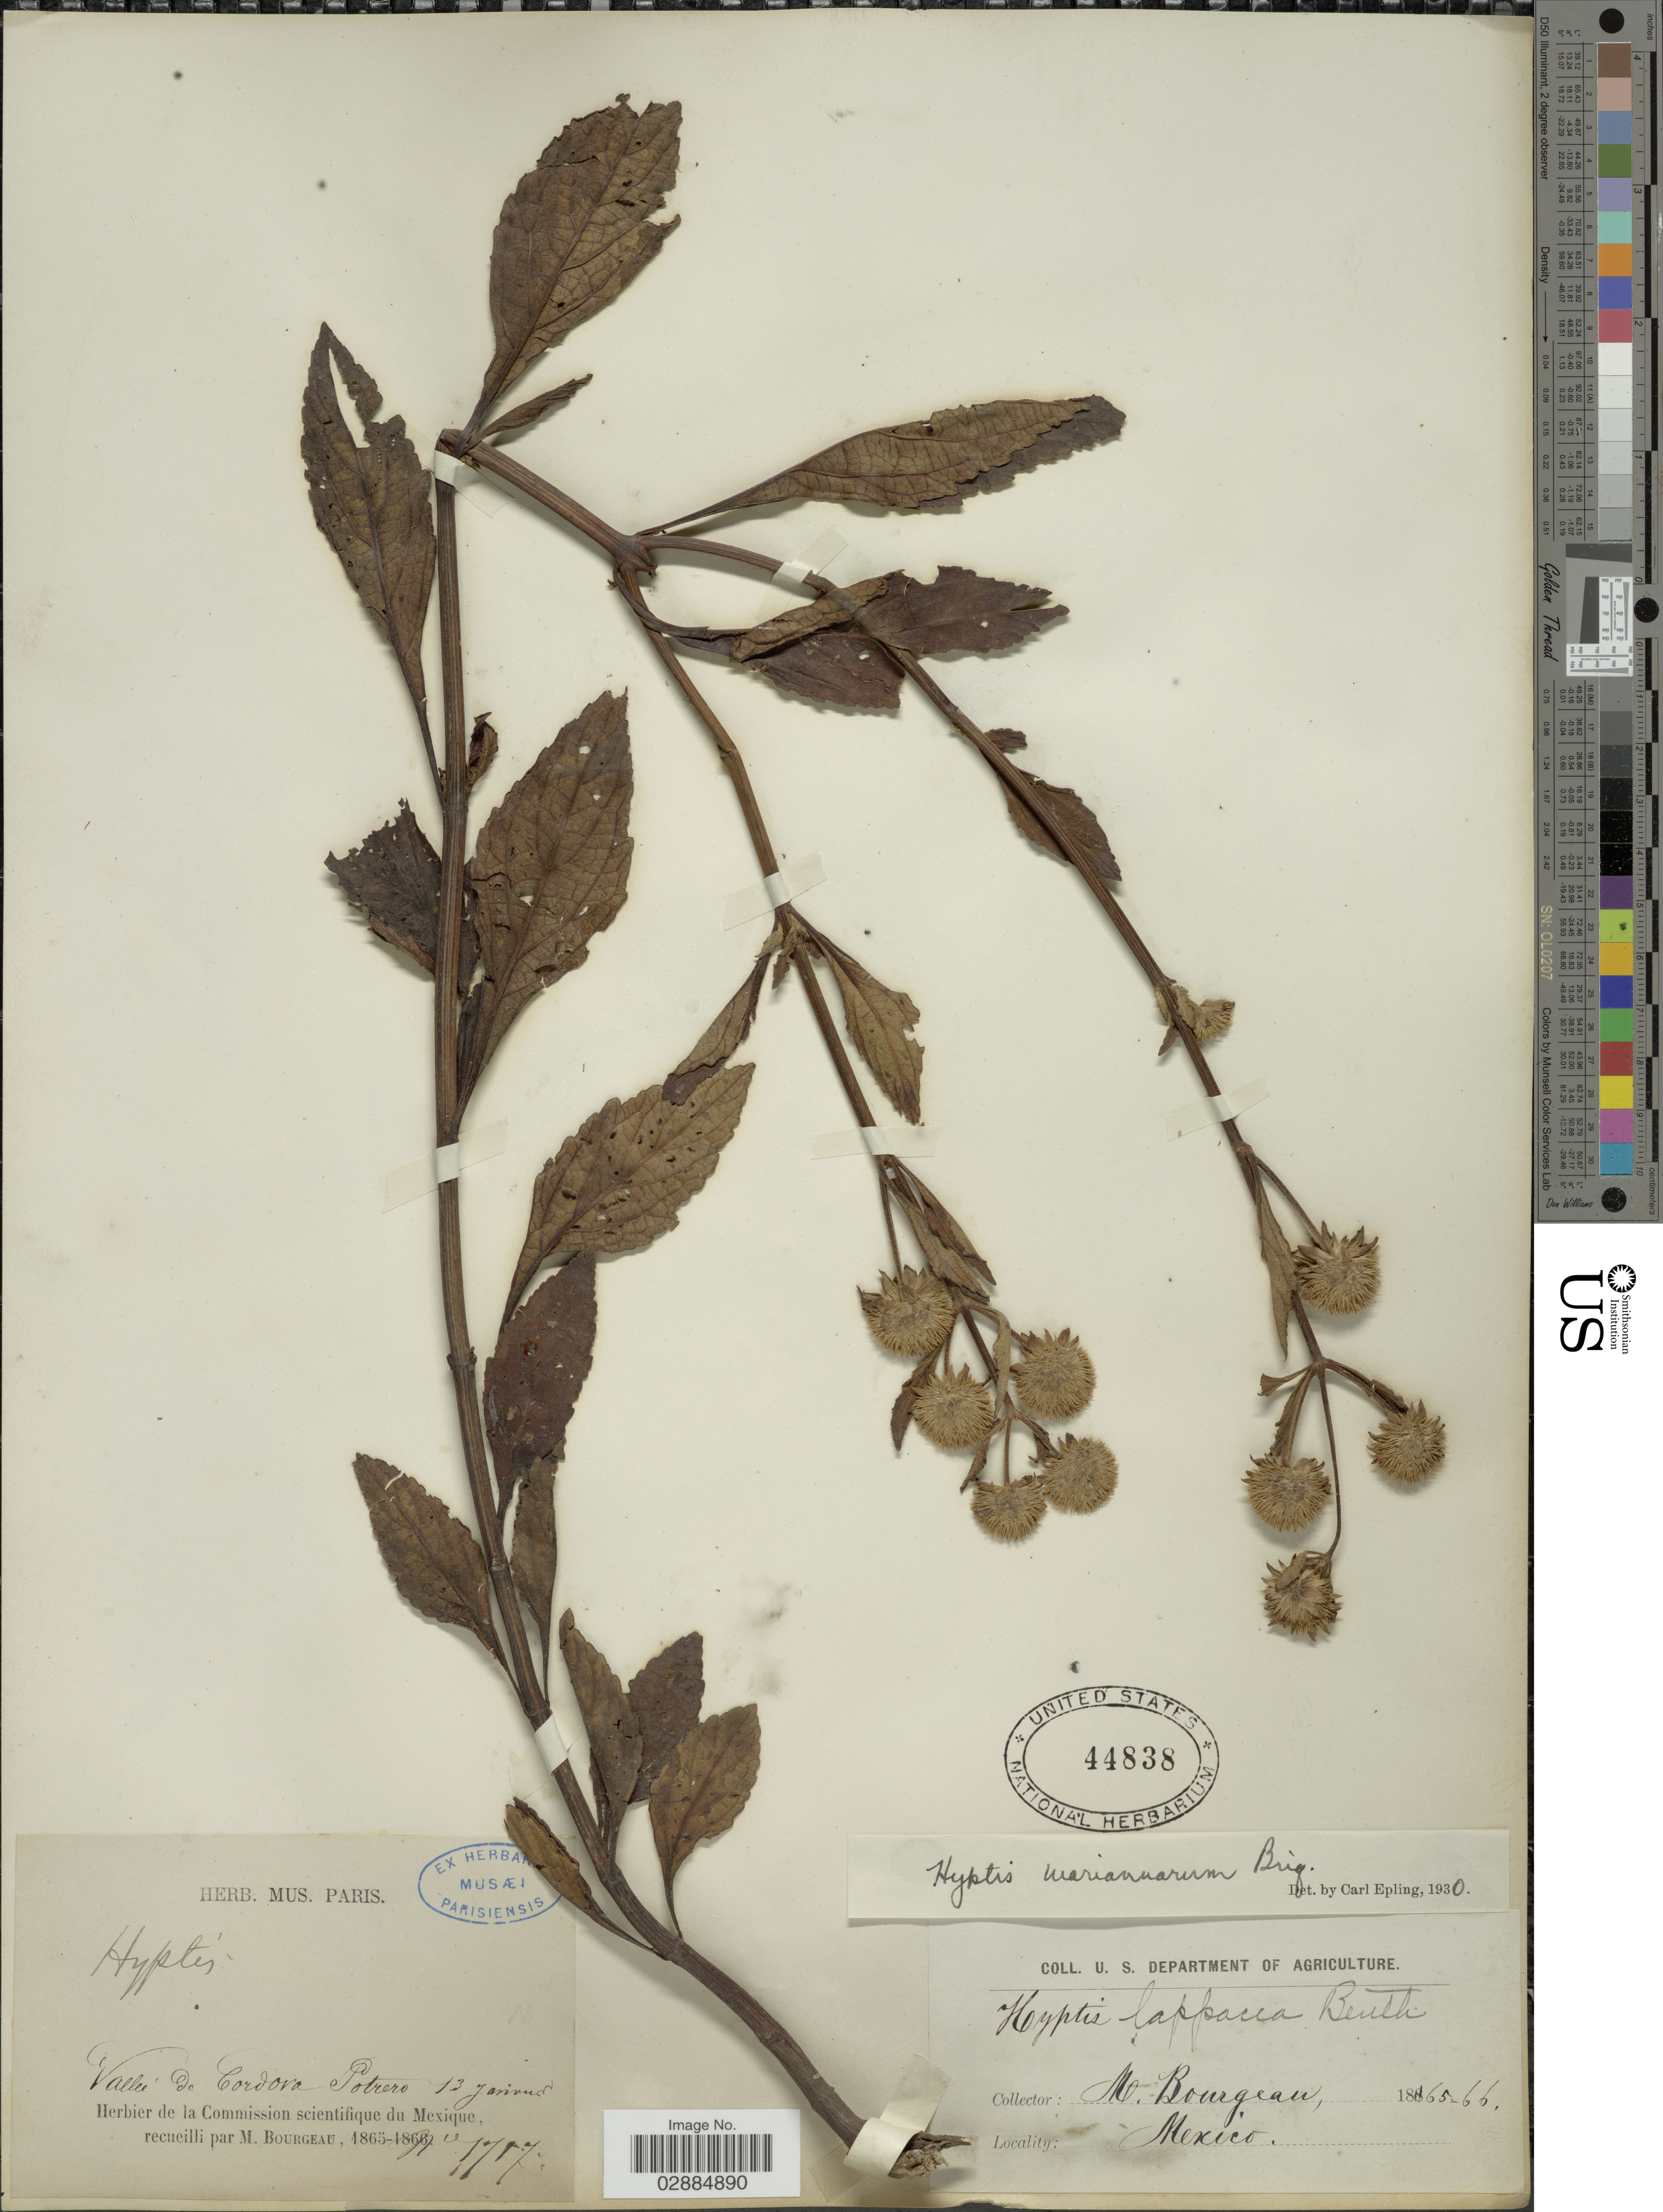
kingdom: Plantae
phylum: Tracheophyta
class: Magnoliopsida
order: Lamiales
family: Lamiaceae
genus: Hyptis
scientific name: Hyptis mariannarum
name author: Briq.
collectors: M. Bourgeau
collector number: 1787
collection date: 1865-01-13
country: Mexico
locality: Vallée de Cordova Potrero.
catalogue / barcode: US 44838